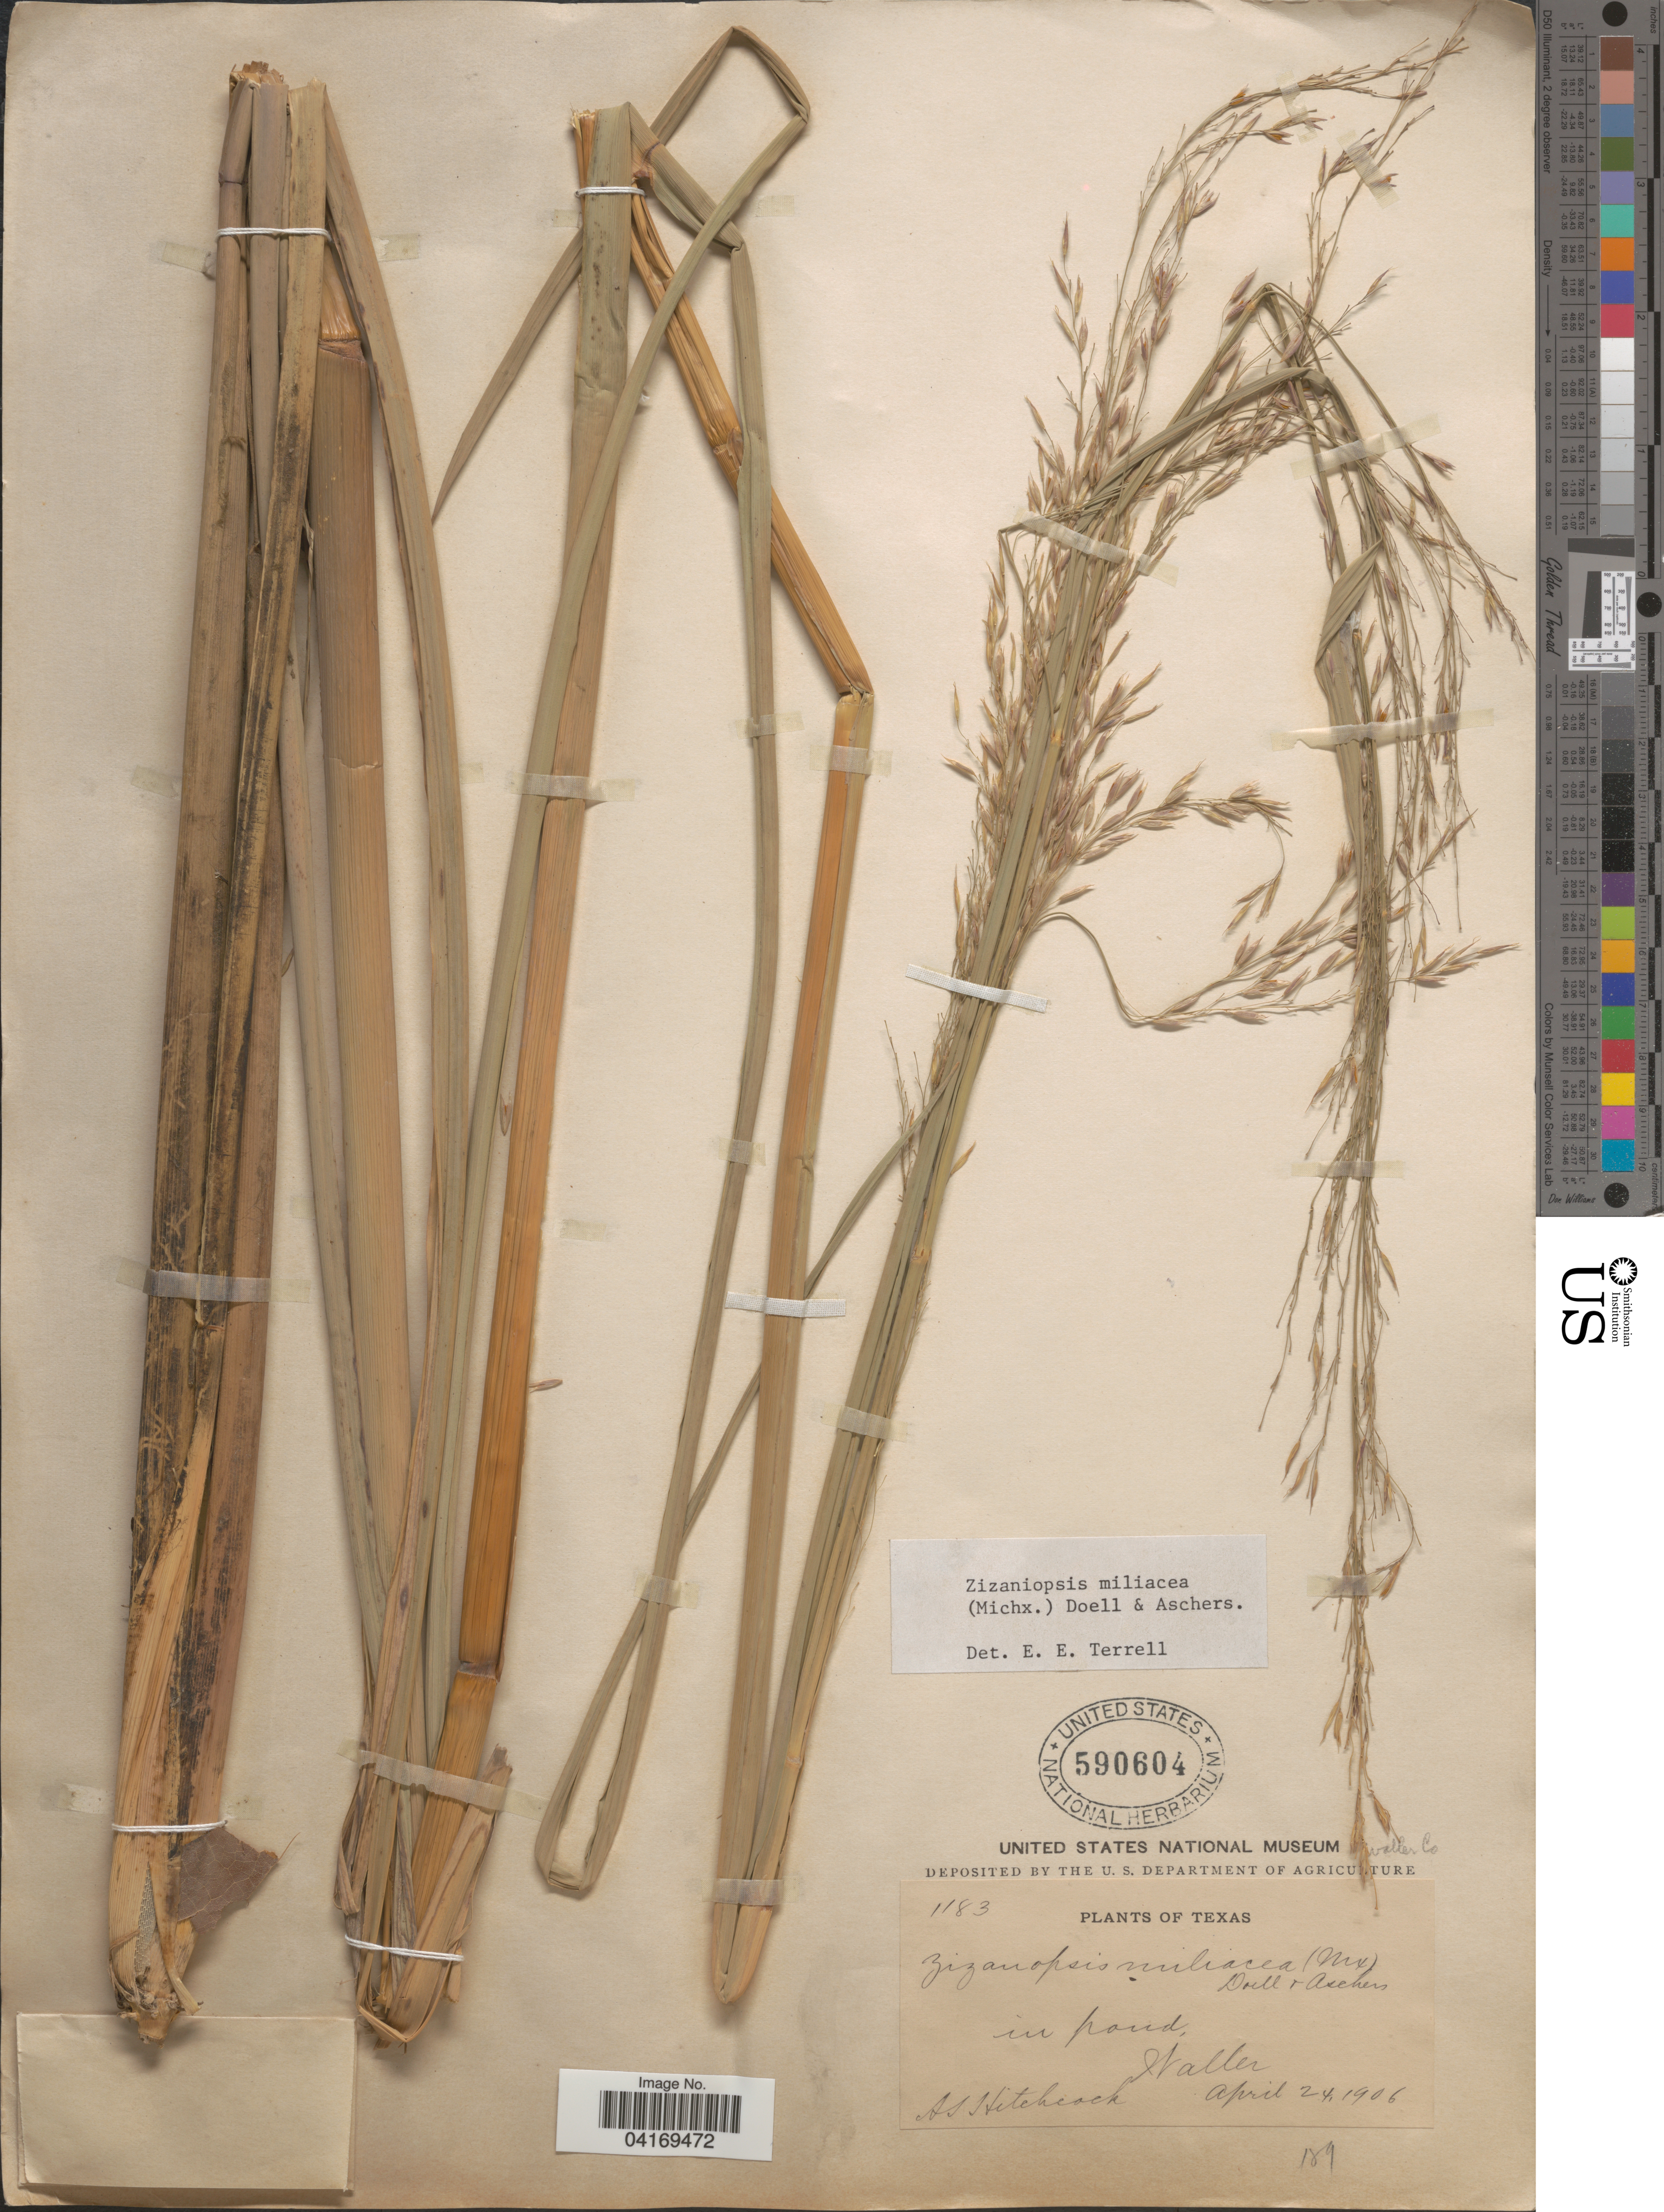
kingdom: Plantae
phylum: Tracheophyta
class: Liliopsida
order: Poales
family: Poaceae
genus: Zizaniopsis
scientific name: Zizaniopsis miliacea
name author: (Michx.) Döll & Asch.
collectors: A. S. Hitchcock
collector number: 1183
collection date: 1906-04-24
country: United States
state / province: Texas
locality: Waller Co. Waller.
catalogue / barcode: US 590604